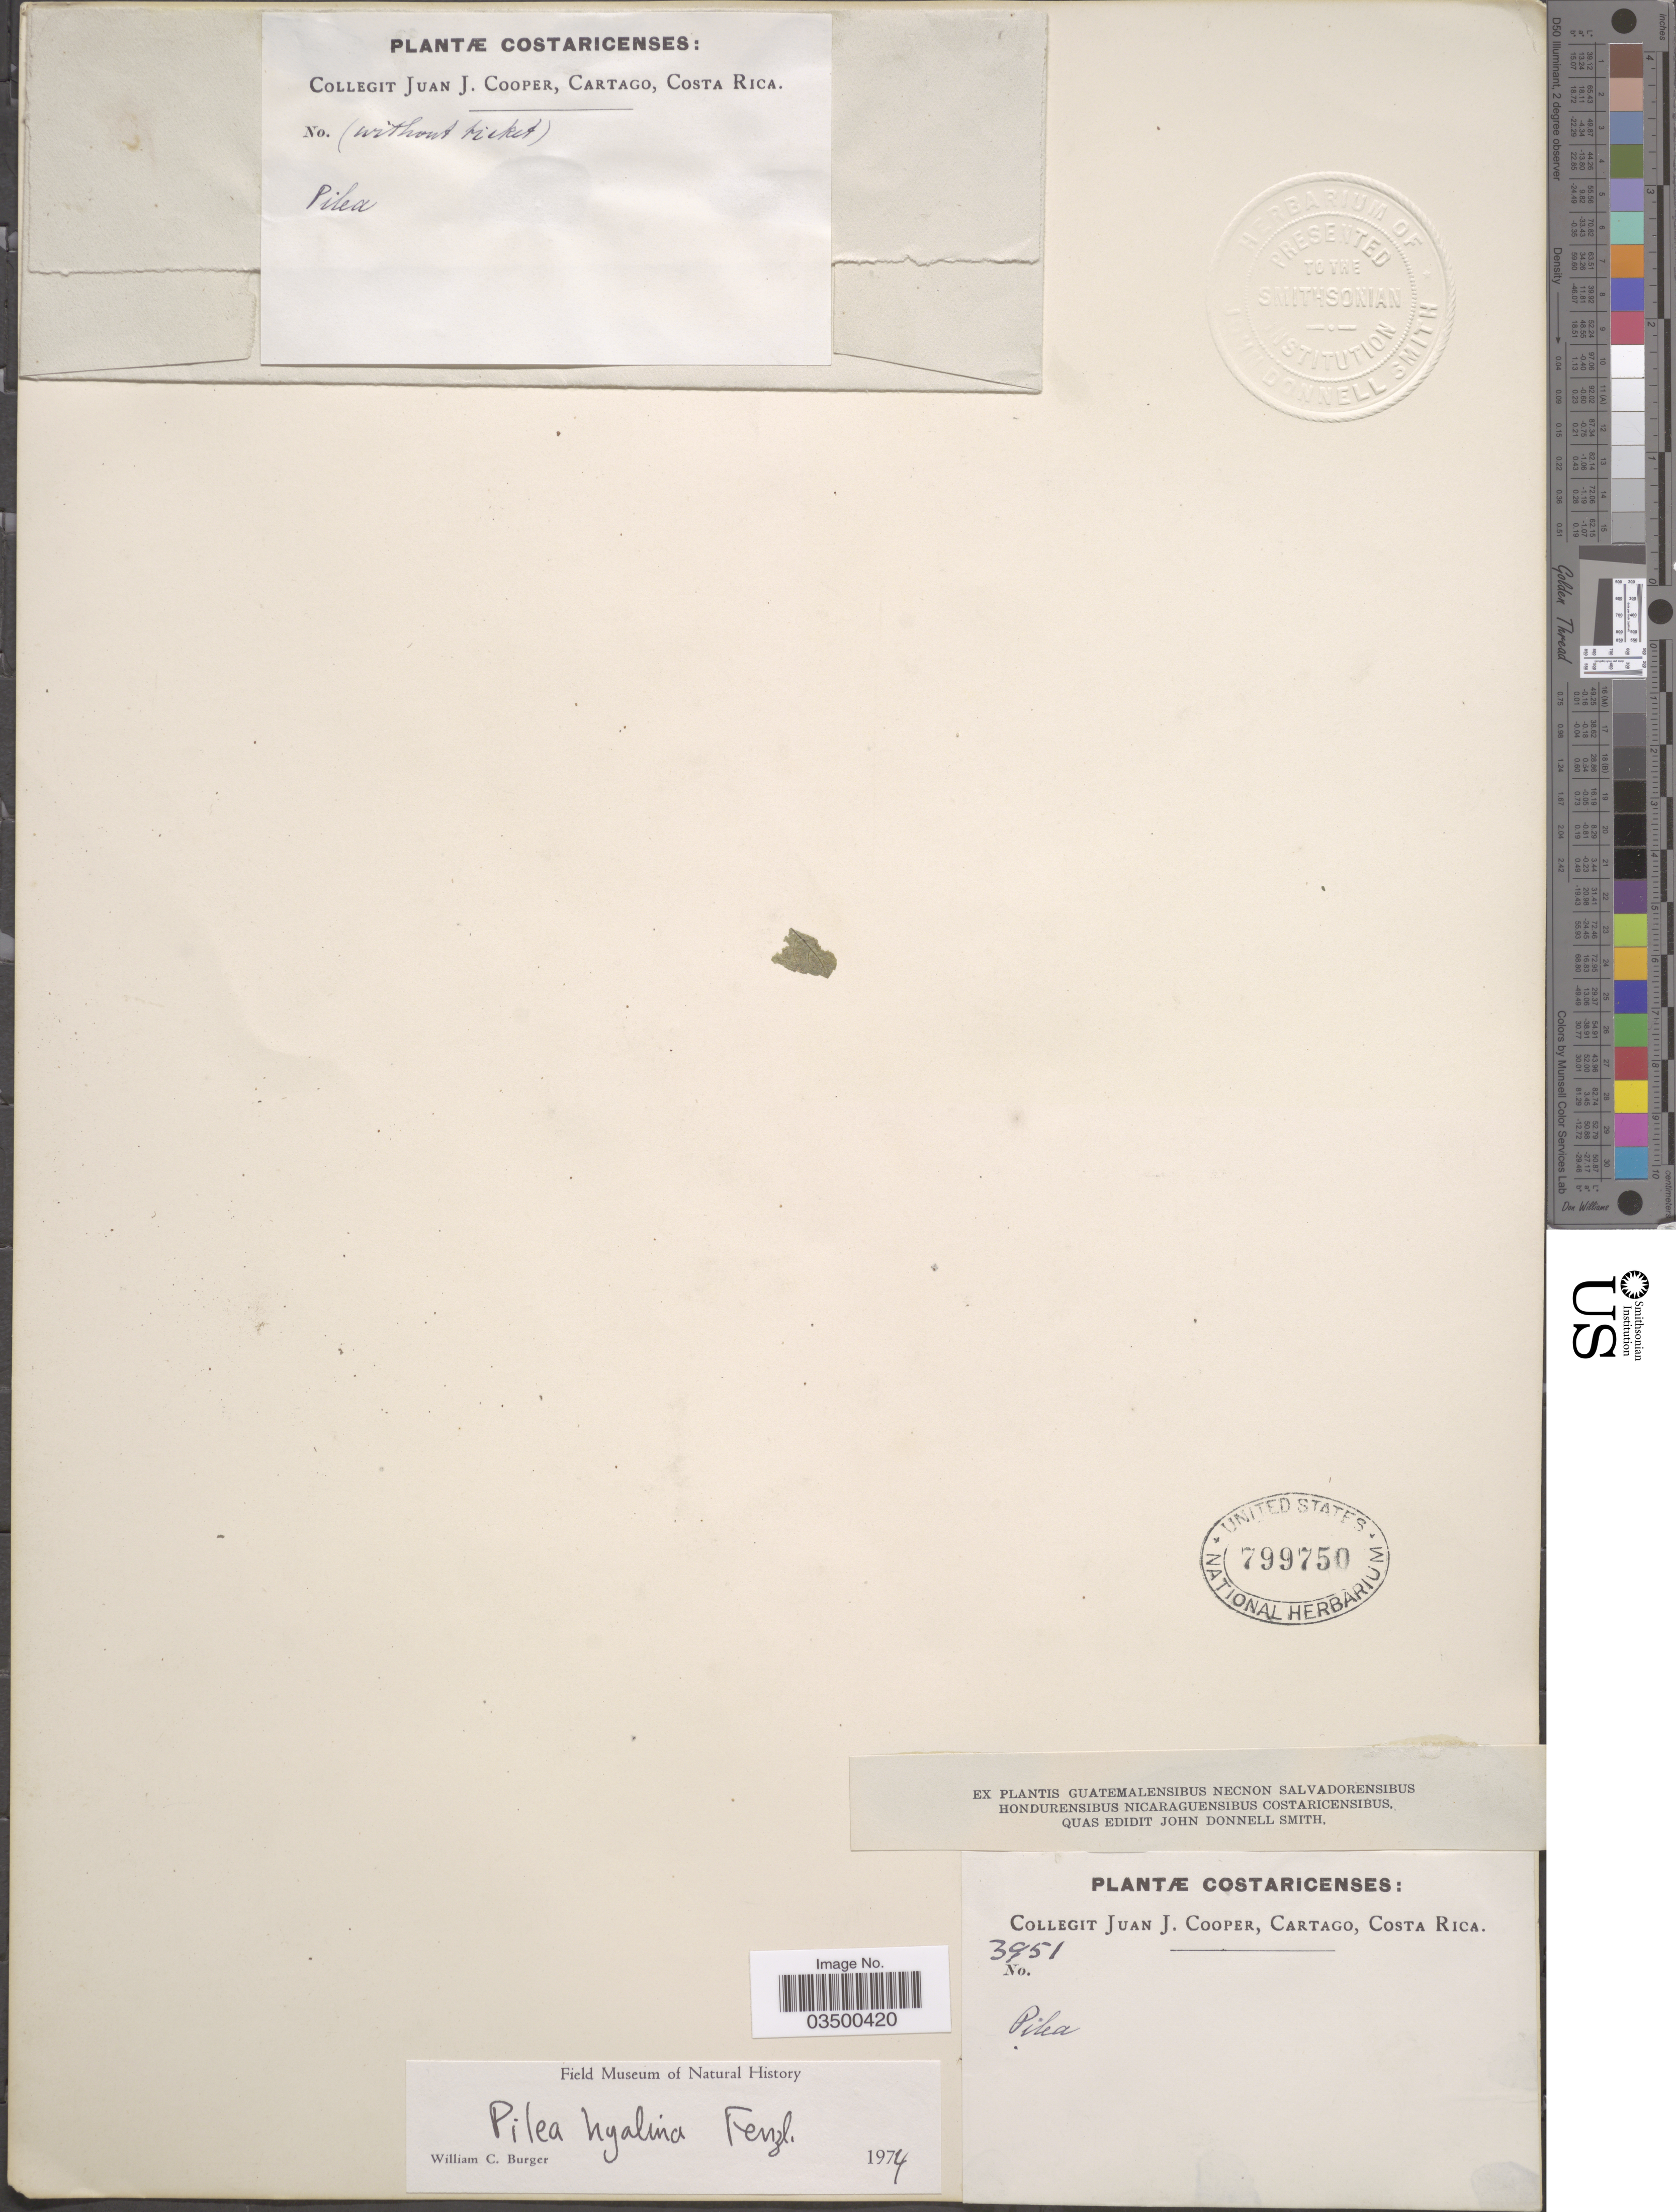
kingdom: Plantae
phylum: Tracheophyta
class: Magnoliopsida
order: Rosales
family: Urticaceae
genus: Pilea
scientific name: Pilea hyalina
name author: Fenzl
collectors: J. J. Cooper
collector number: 3951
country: Costa Rica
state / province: Cartago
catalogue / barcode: US 799750